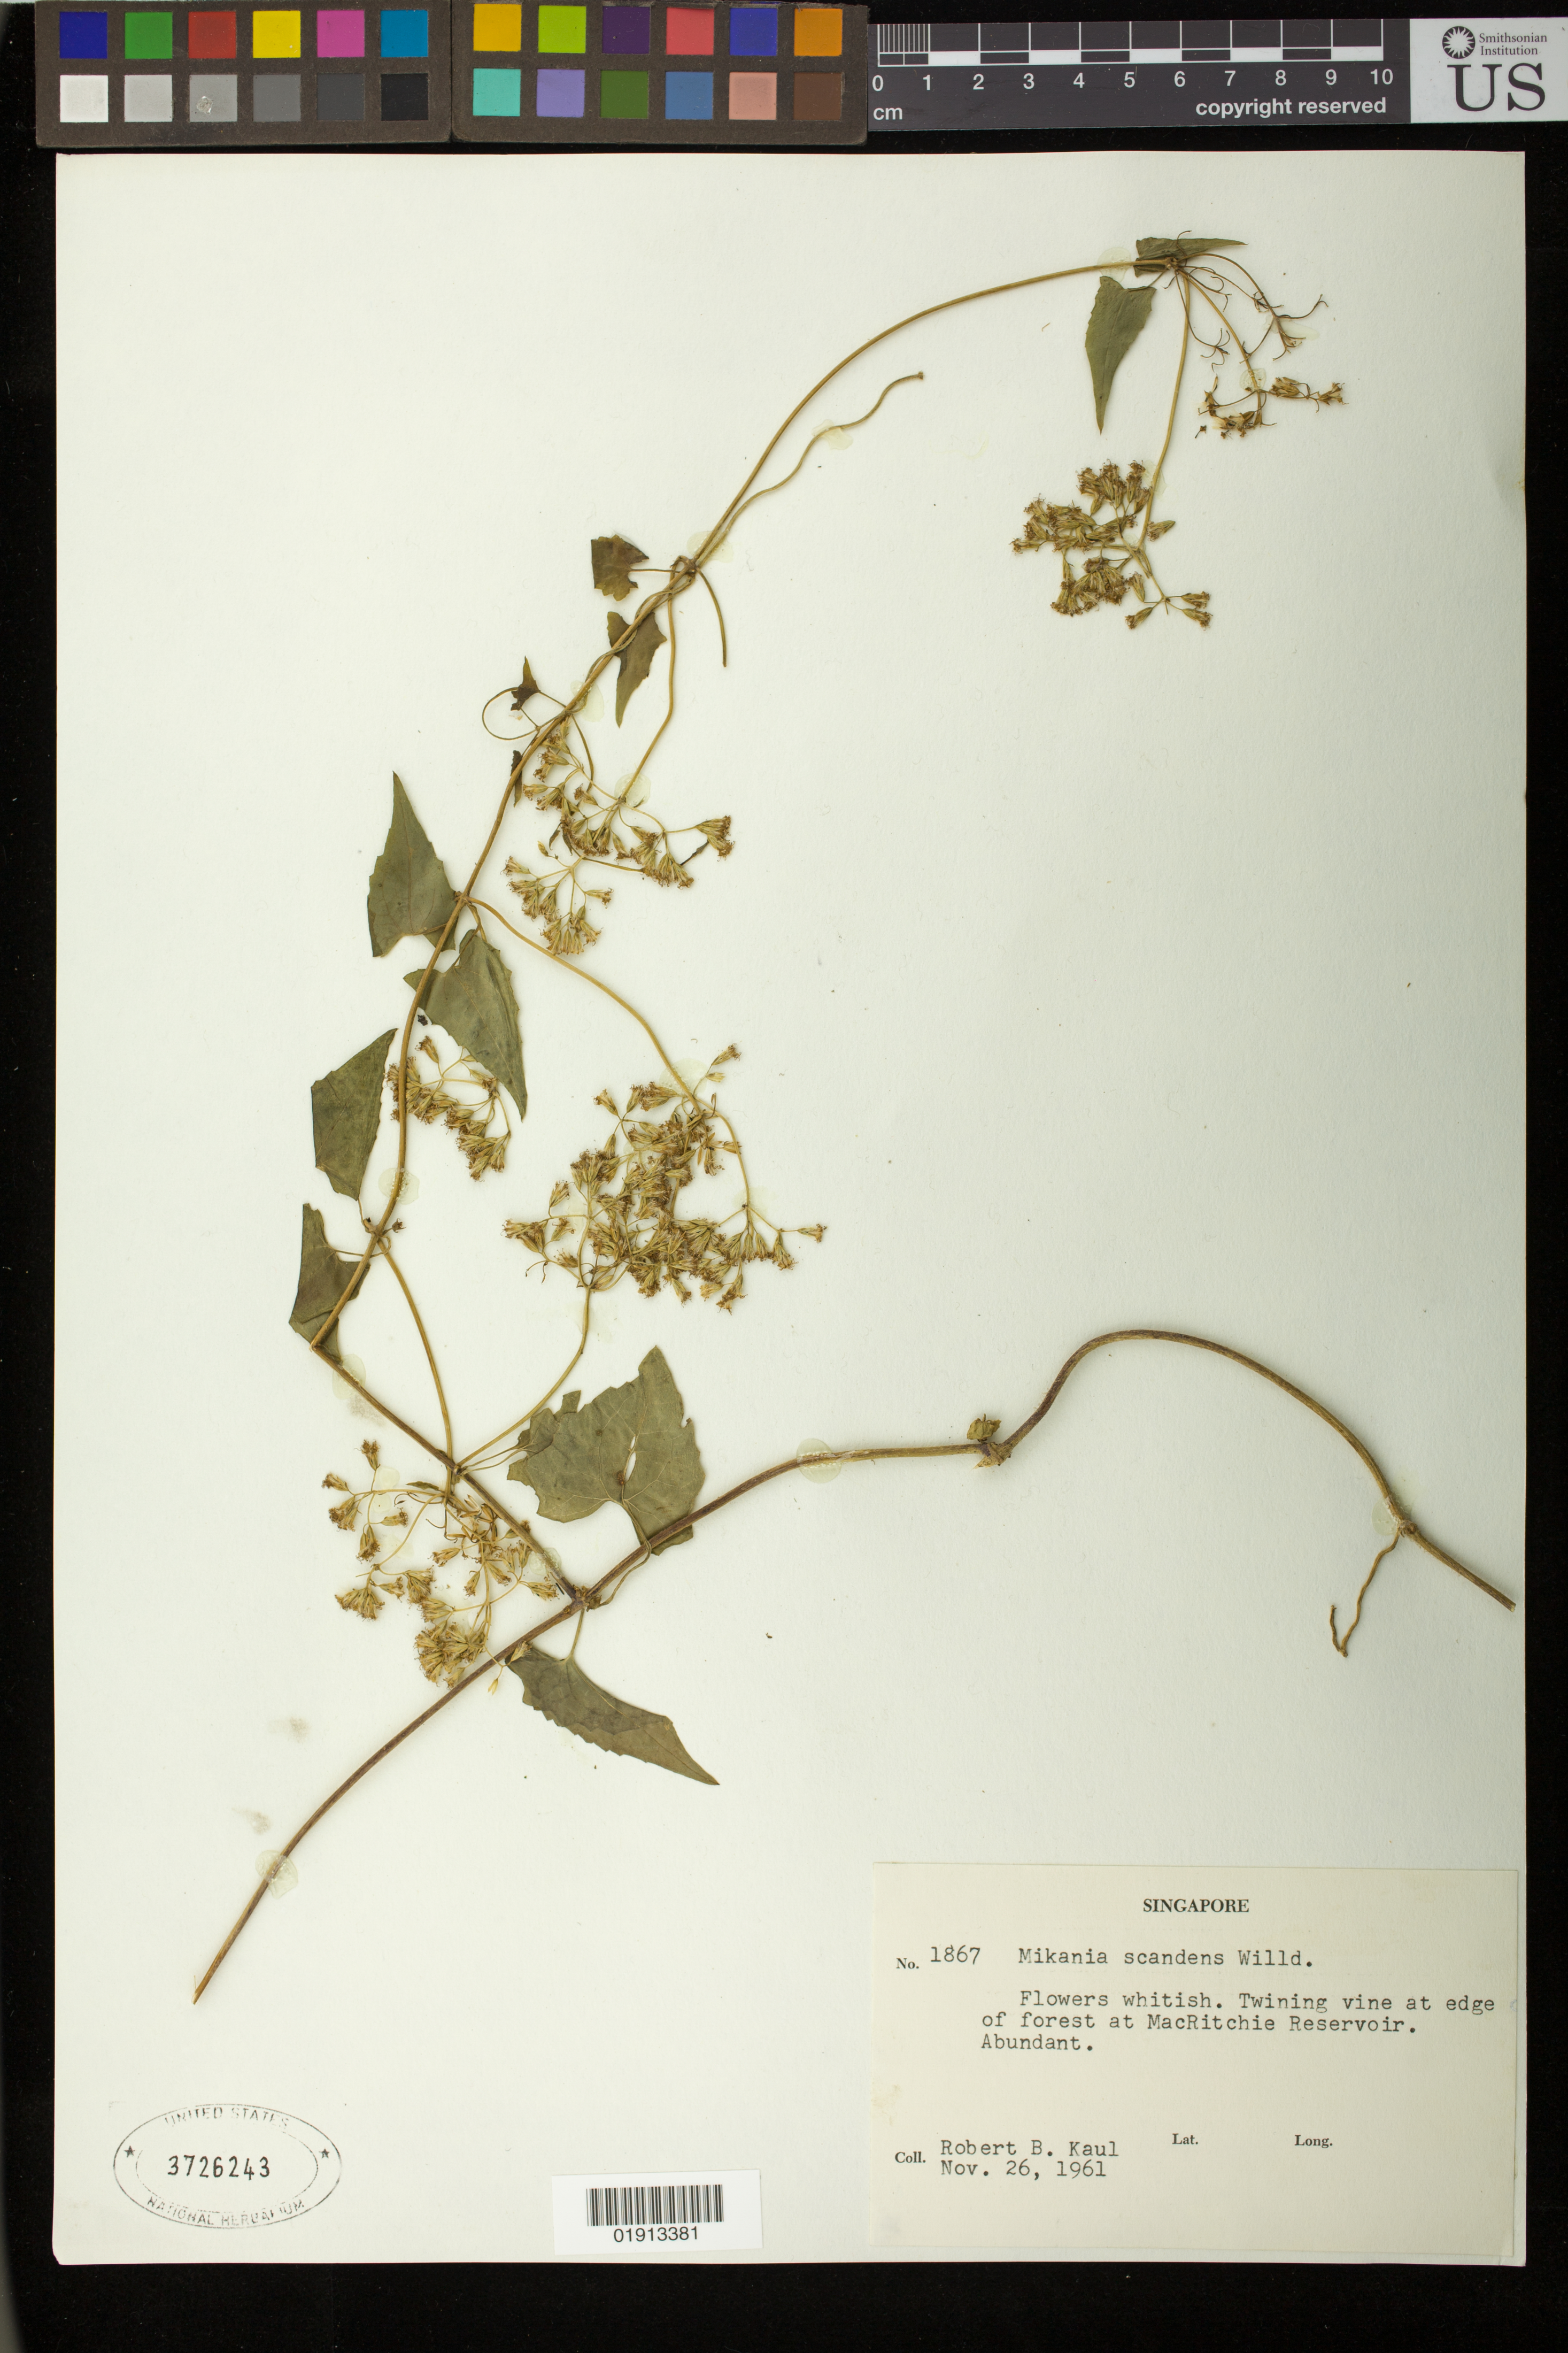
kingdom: Plantae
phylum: Tracheophyta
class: Magnoliopsida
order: Asterales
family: Asteraceae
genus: Mikania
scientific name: Mikania scandens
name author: (L.) Willd.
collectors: R. Kaul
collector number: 1867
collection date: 1961-11-26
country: Singapore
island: Singapore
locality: At MacRitchie Reservoir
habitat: Twining vine at edge of forest.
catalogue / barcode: US 3726243